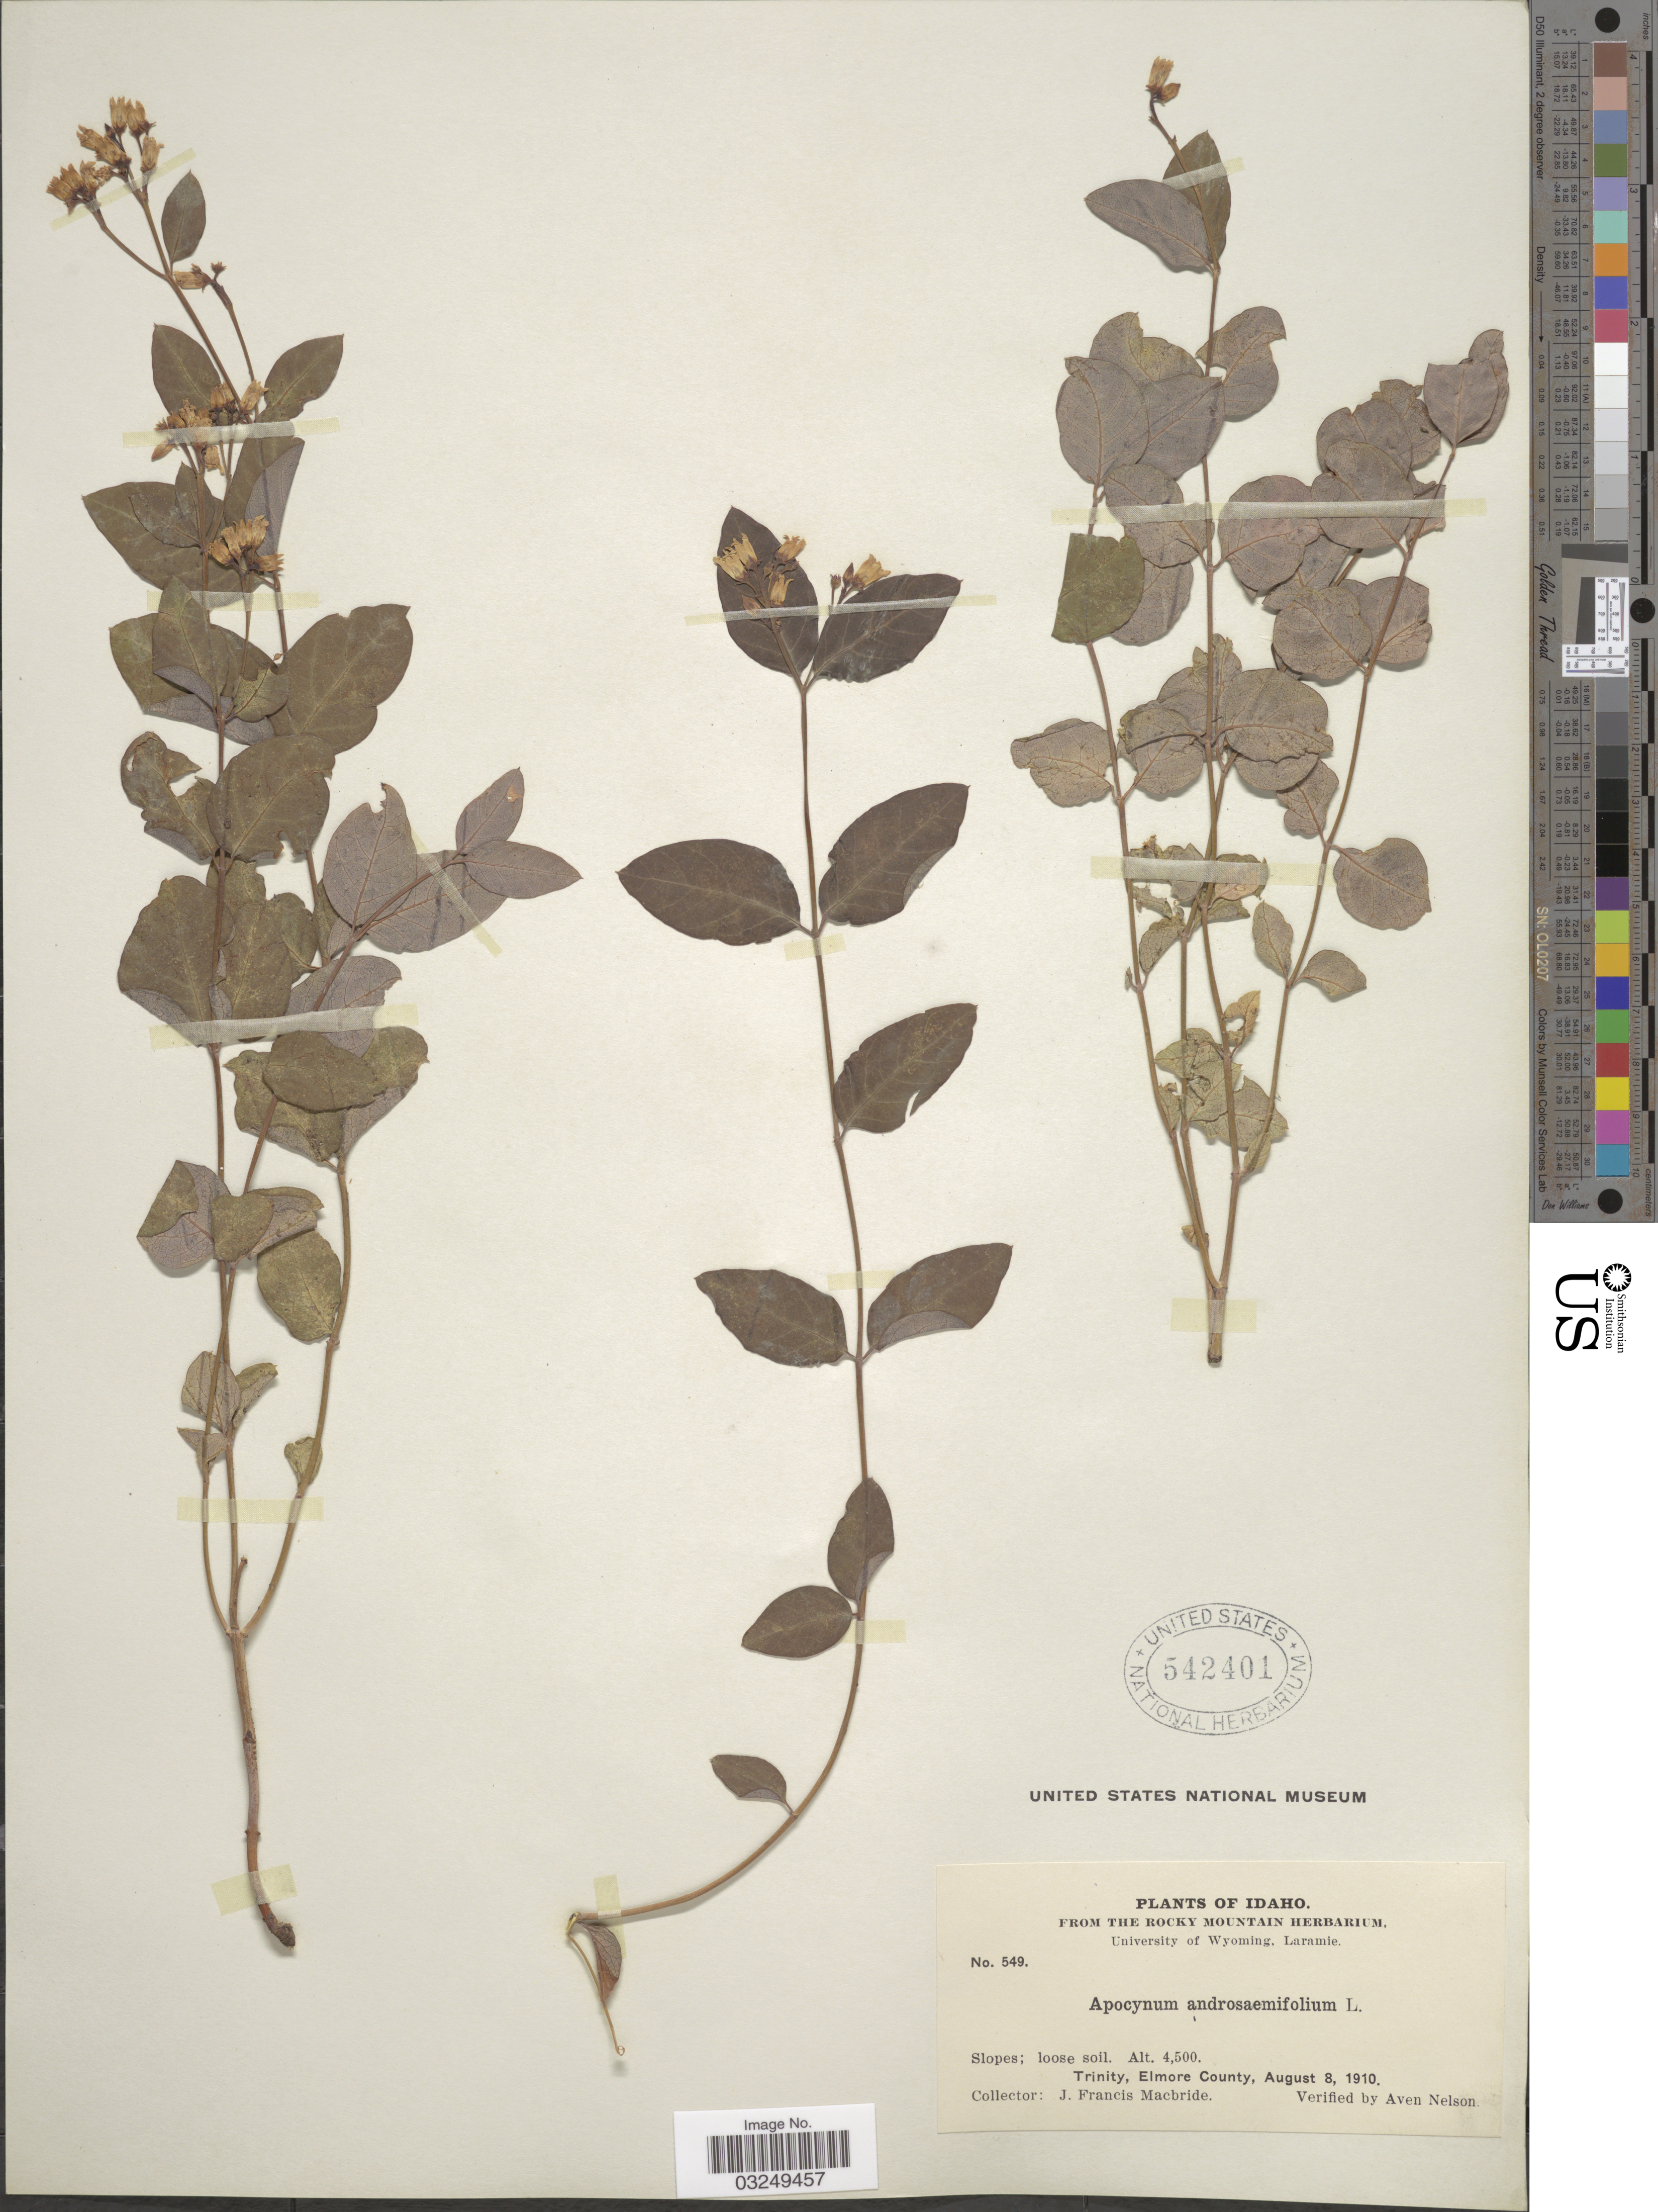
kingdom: Plantae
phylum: Tracheophyta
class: Magnoliopsida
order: Gentianales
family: Apocynaceae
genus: Apocynum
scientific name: Apocynum androsaemifolium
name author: L.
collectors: J. F. Macbride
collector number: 549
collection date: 1910-08-08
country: United States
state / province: Idaho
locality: Trinity, Elmore County.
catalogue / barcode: US 542401